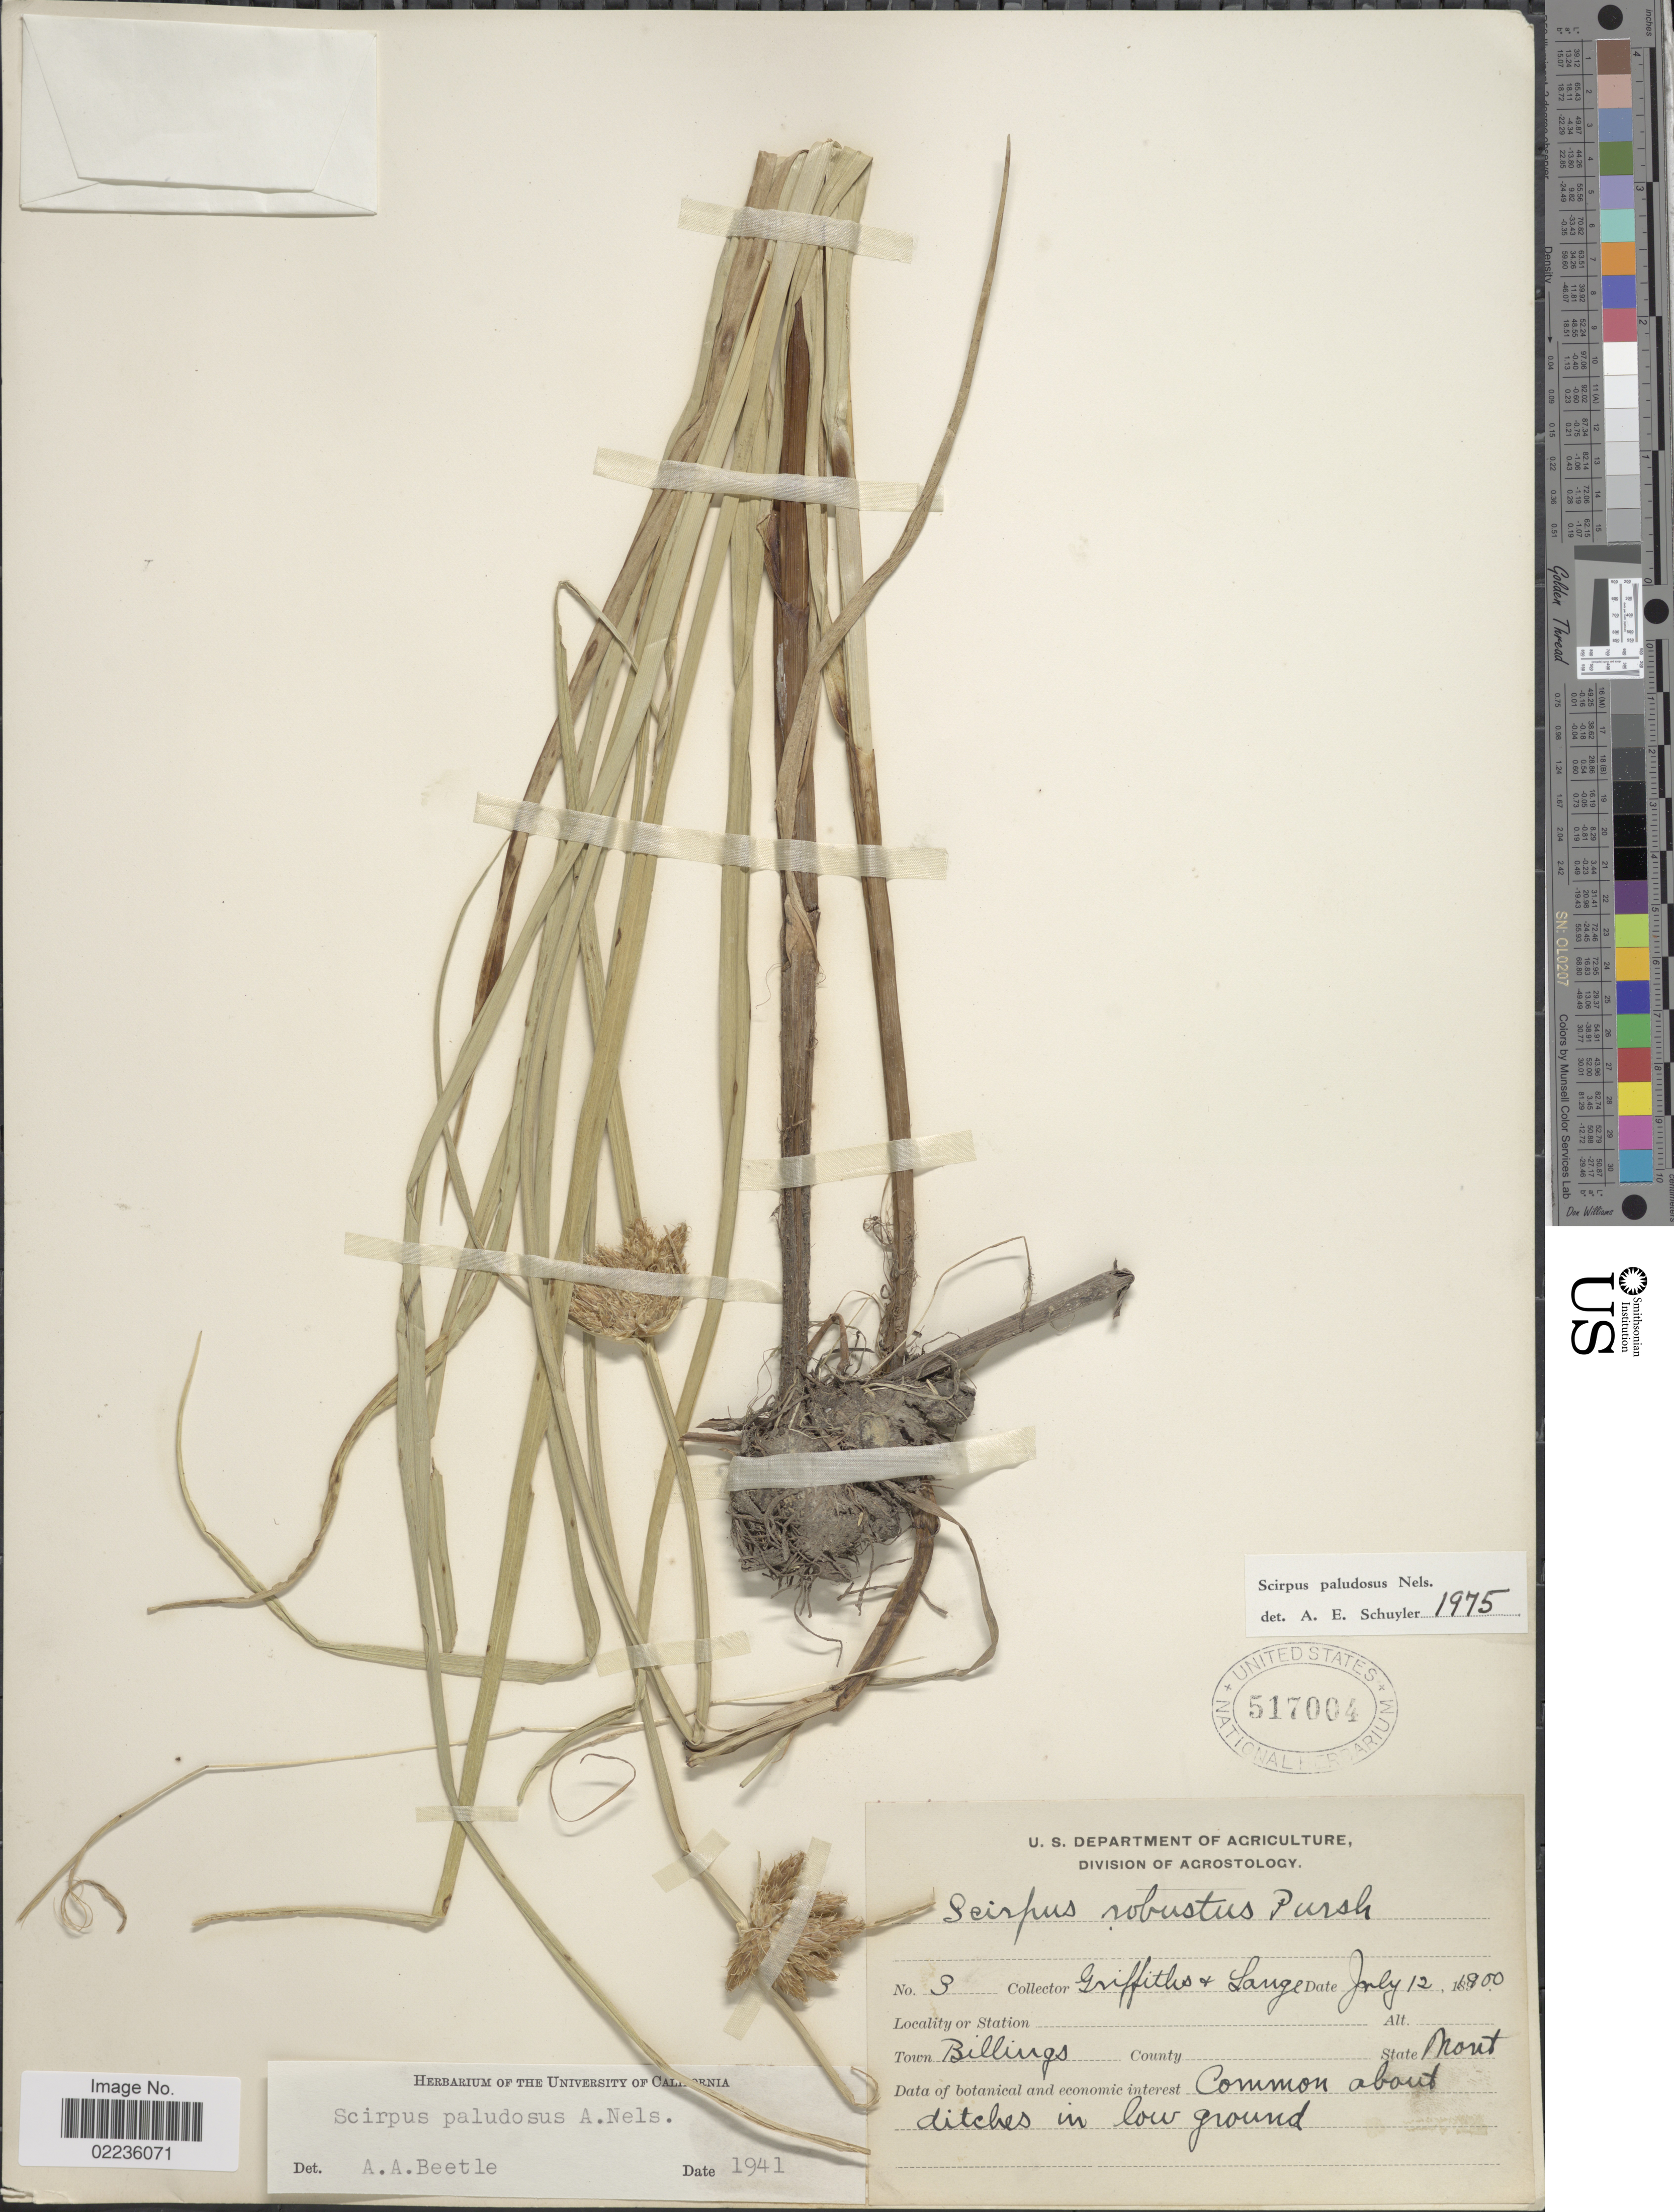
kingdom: Plantae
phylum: Tracheophyta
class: Liliopsida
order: Poales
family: Cyperaceae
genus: Bolboschoenus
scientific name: Bolboschoenus maritimus subsp. paludosus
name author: (A. Nelson) T. Koyama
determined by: Strong, M. T., (US), Smithsonian Institution - National Museum of Natural History (UNITED STATES)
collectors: -- Griffiths & -- Lange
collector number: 3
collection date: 1900-07-12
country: United States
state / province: Montana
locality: Town: Billings. Mont.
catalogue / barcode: US 517004